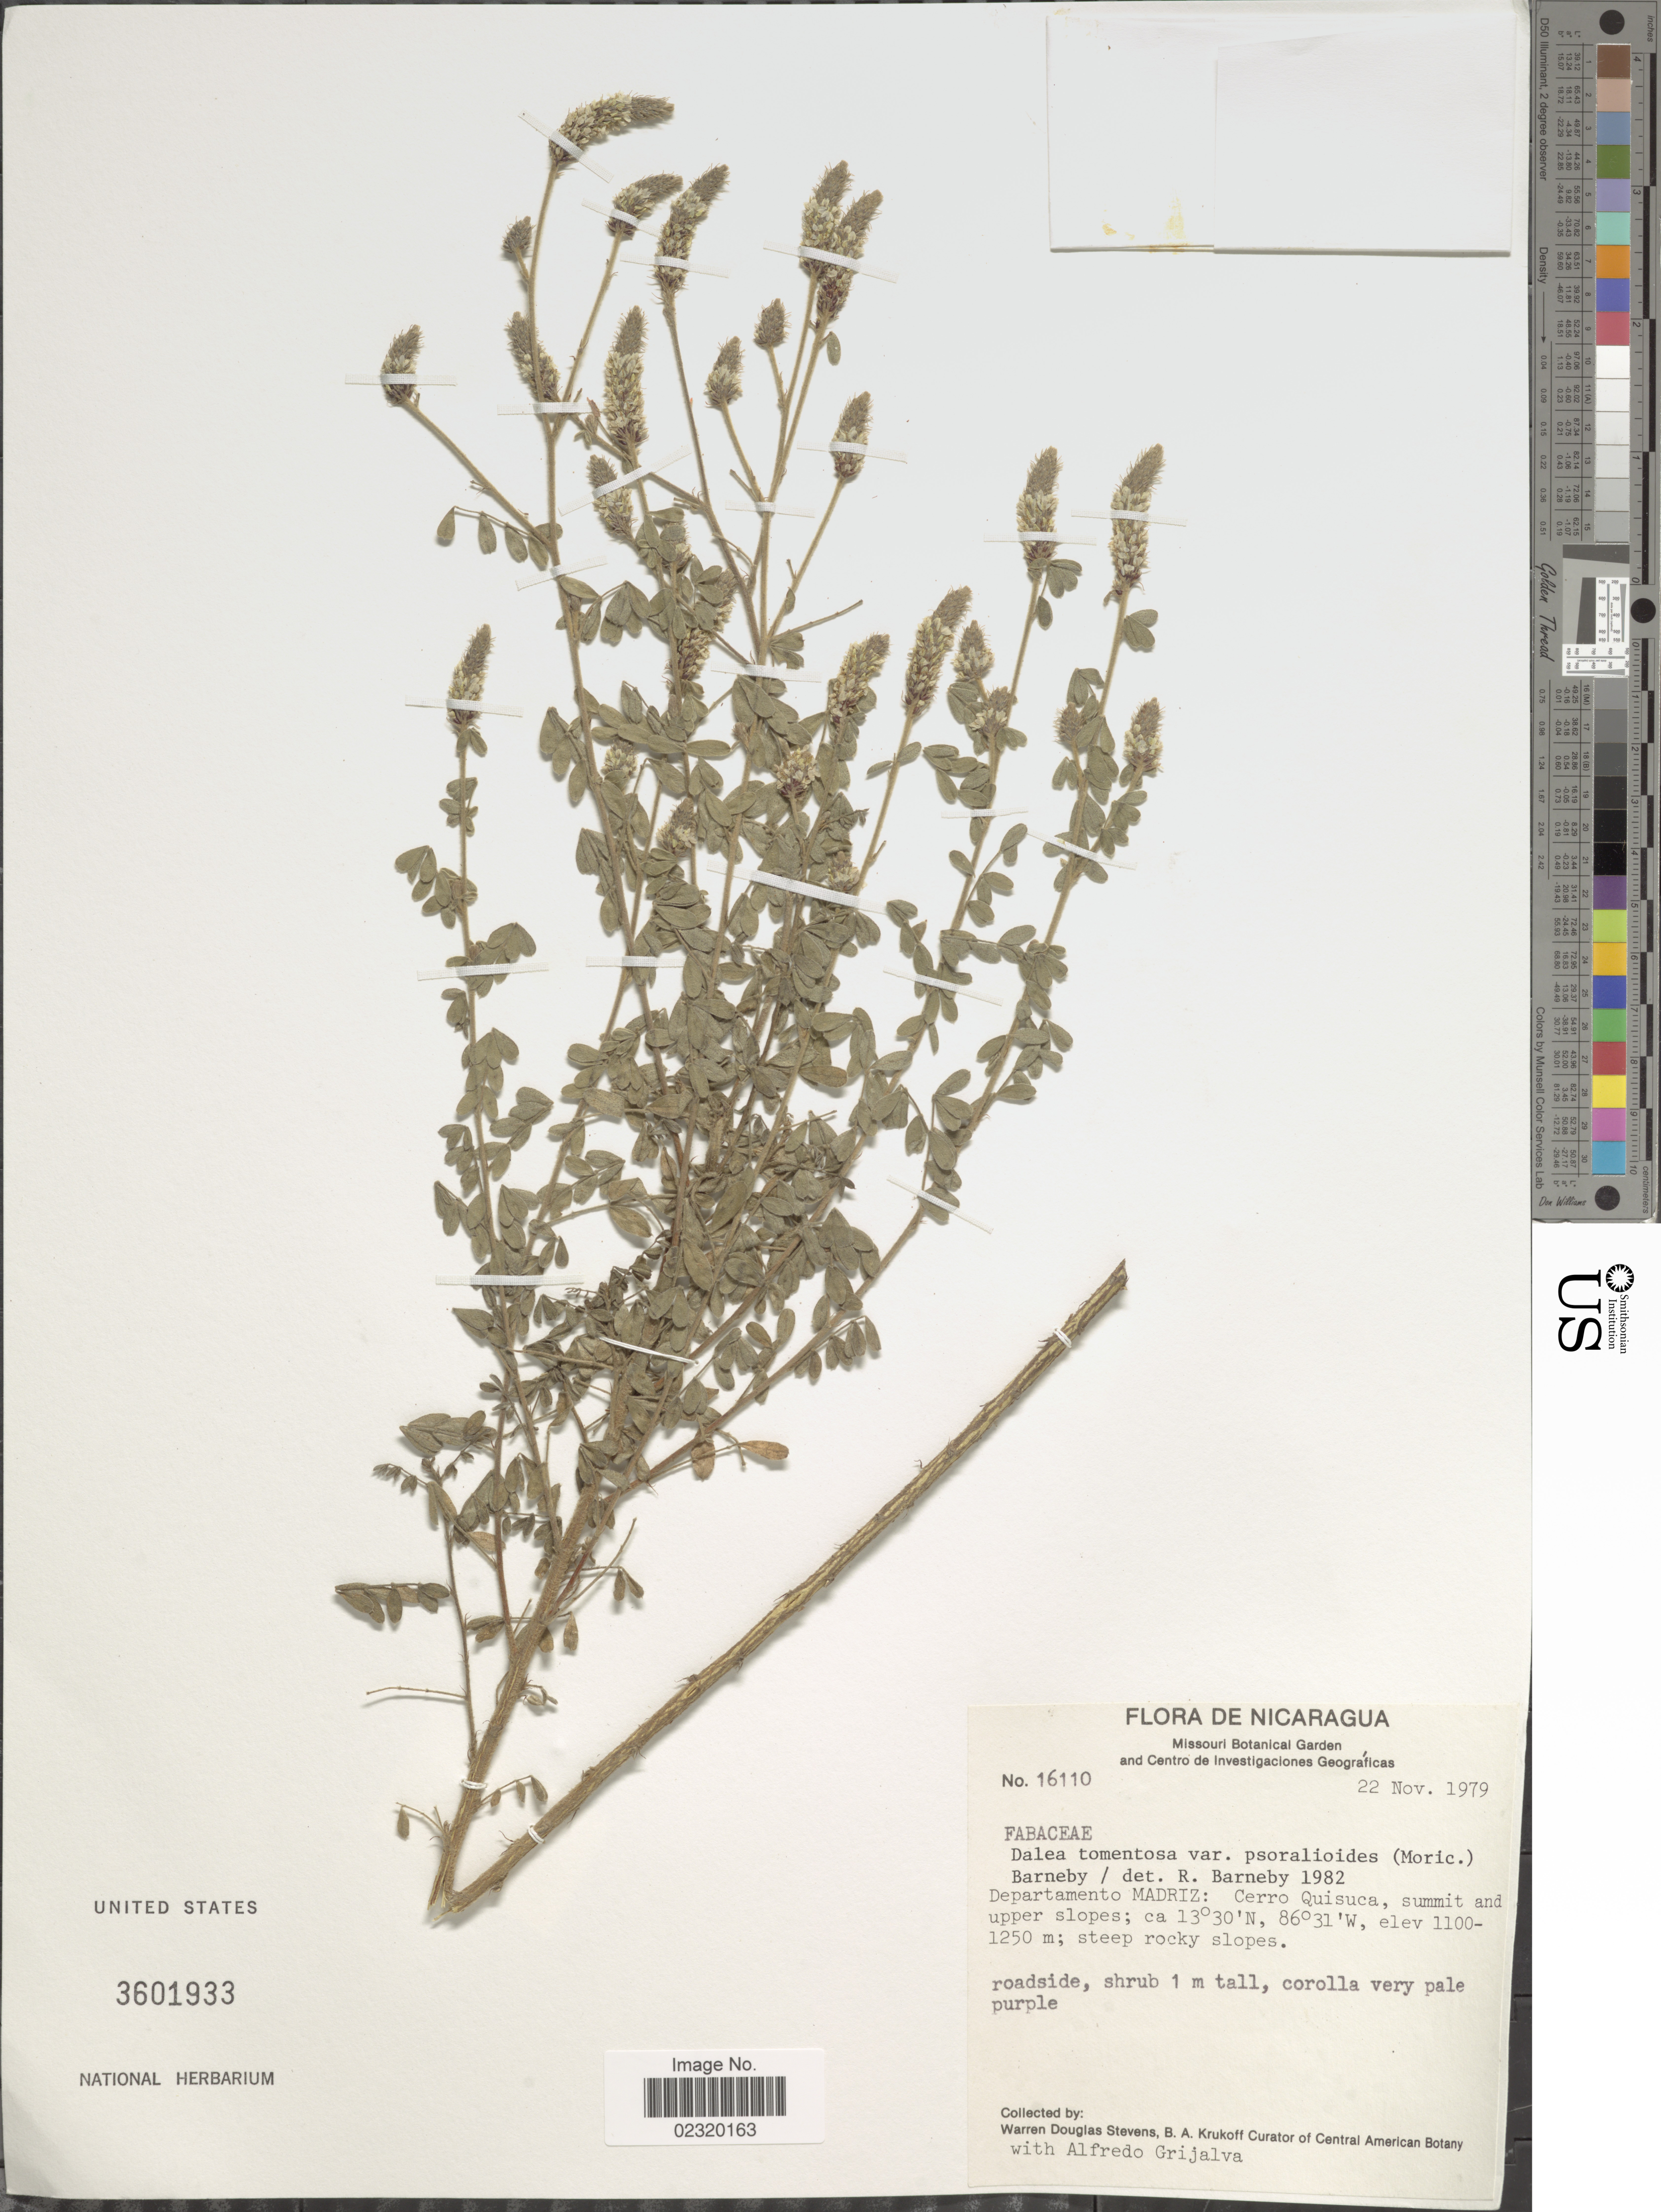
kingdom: Plantae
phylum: Tracheophyta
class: Magnoliopsida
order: Fabales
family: Fabaceae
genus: Dalea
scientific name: Dalea tomentosa var. psoraleoides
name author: (Moric.) Barneby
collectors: W. D. Stevens, B. A. Krukoff & A. Grijalva P.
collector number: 16110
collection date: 1979-11-22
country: Nicaragua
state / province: Madriz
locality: Cerro Quisuca, summit and upper slopes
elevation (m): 1100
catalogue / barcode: US 3601933